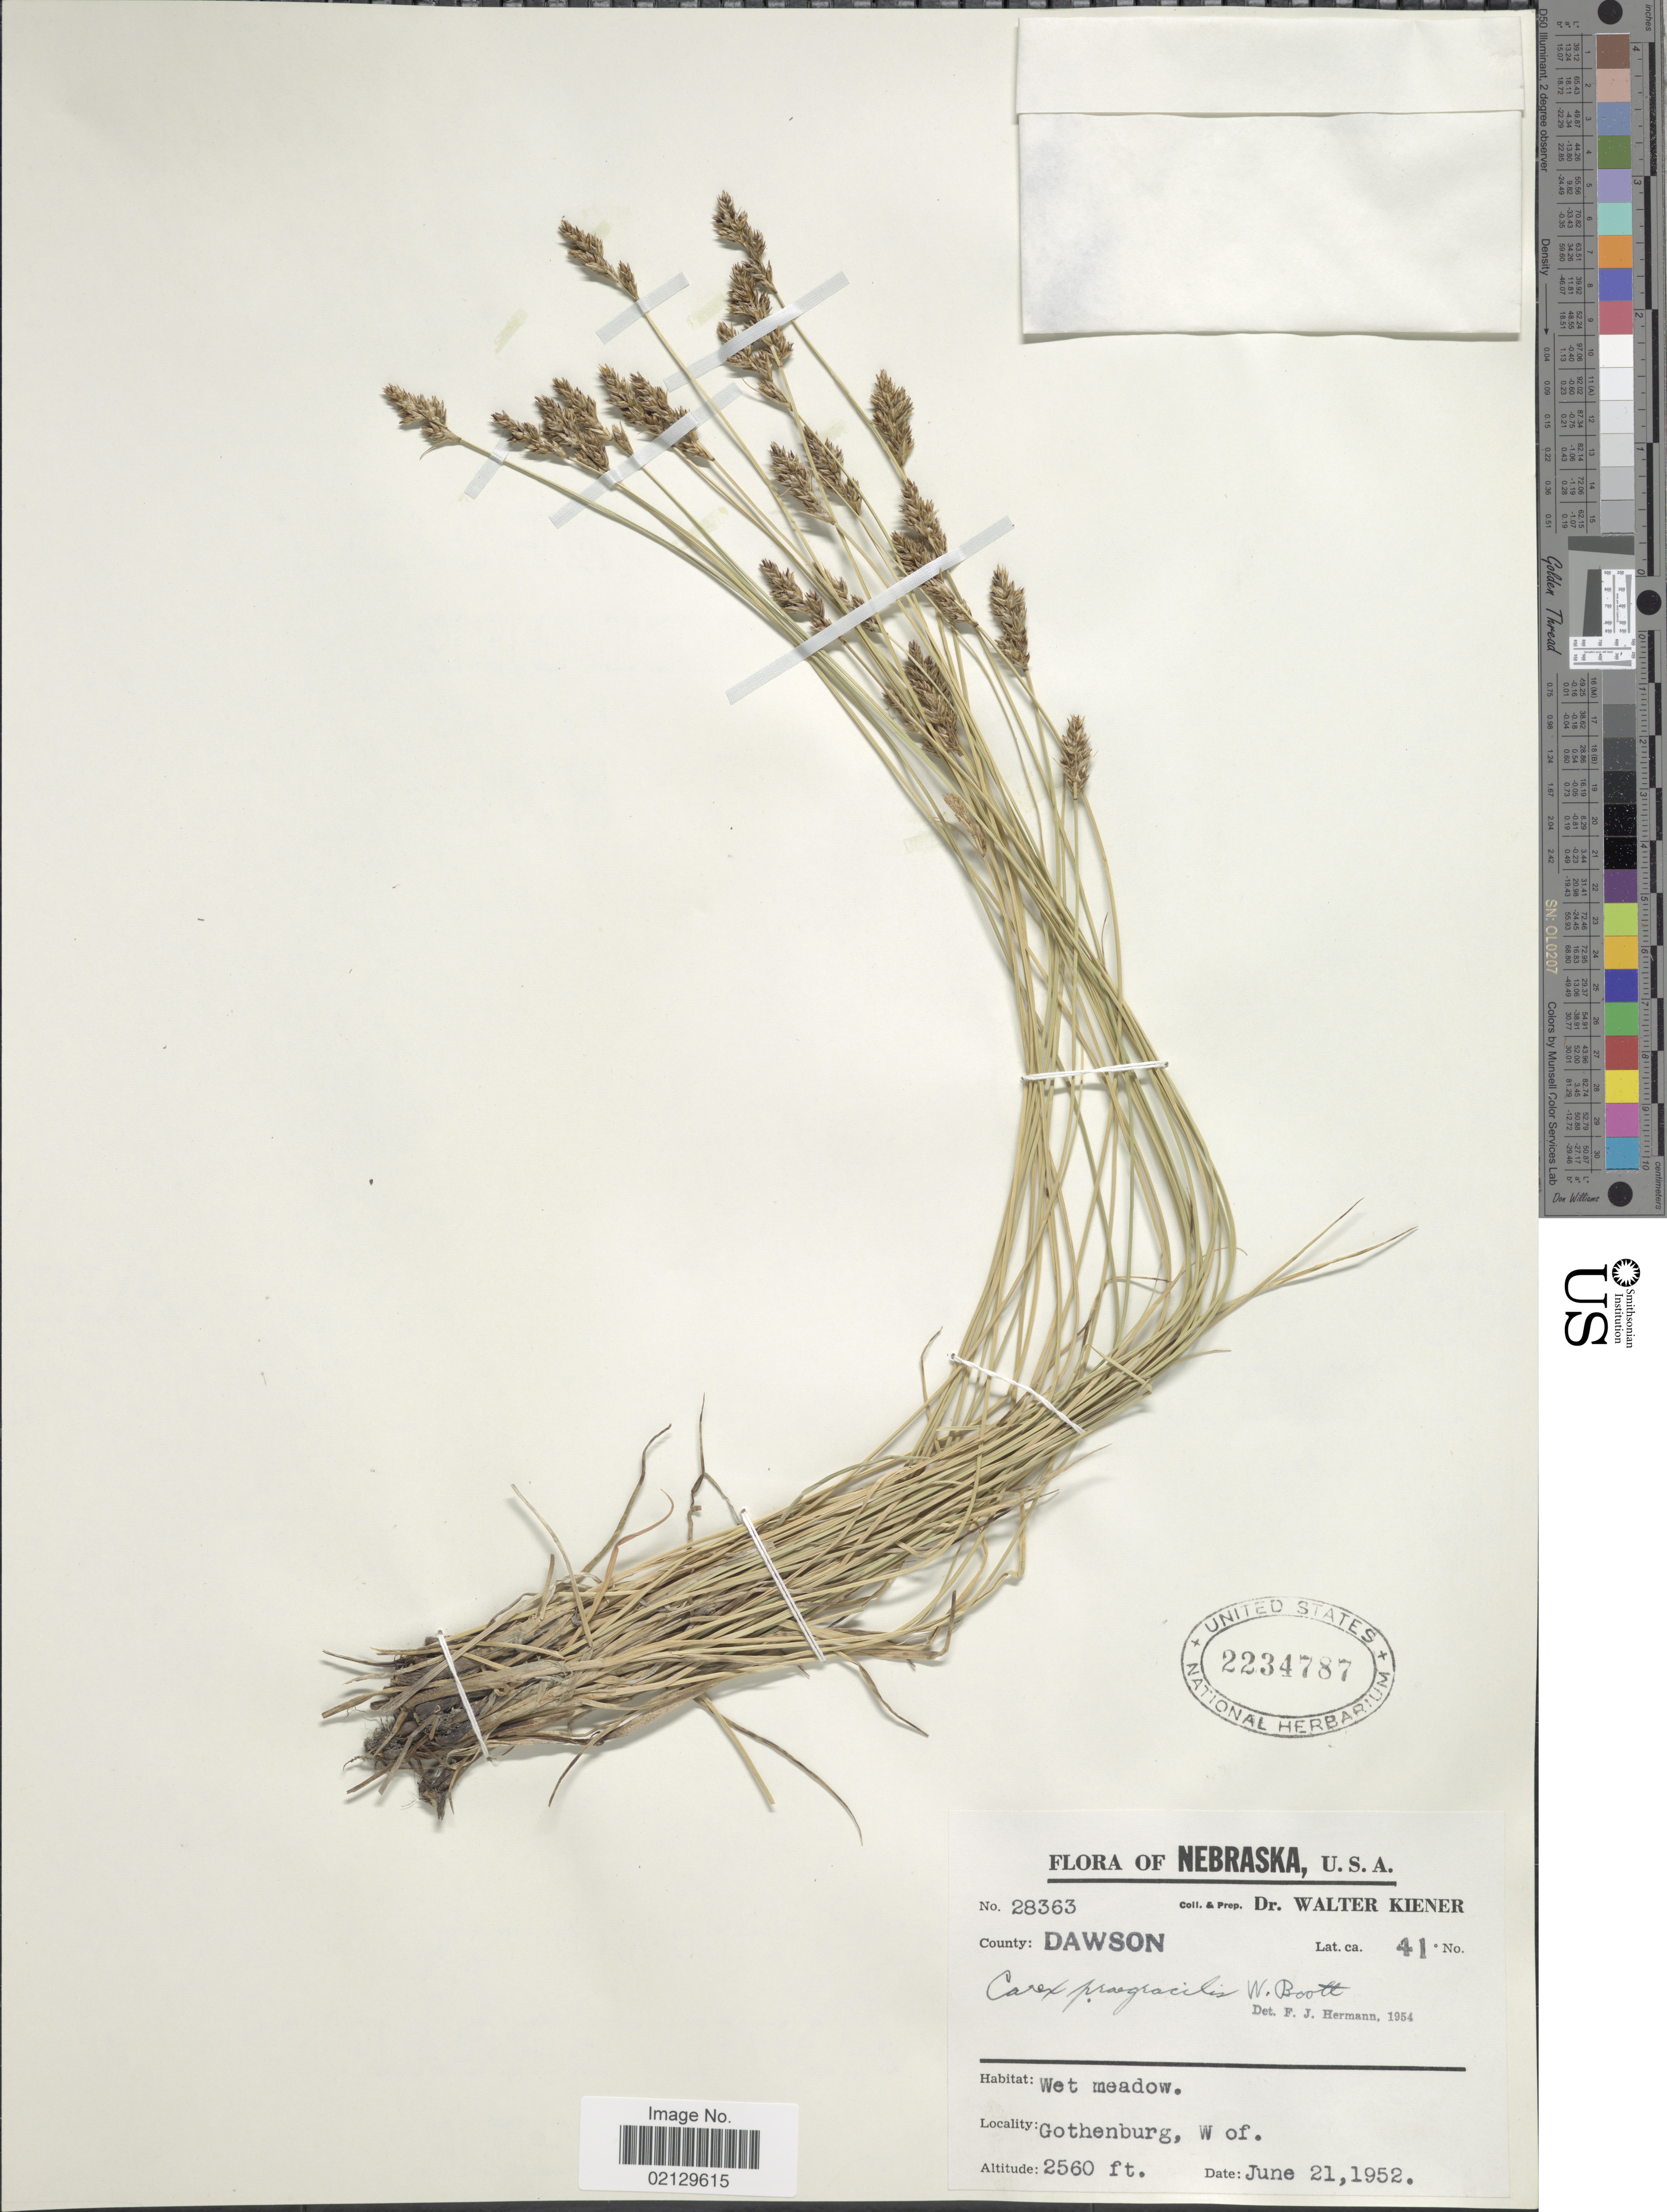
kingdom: Plantae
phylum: Tracheophyta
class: Liliopsida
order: Poales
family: Cyperaceae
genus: Carex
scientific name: Carex praegracilis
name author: W. Boott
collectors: W. Kiener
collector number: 28363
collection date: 1952-06-21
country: United States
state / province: Nebraska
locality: Nebraska, U.S.A. Gothenburg, W. of.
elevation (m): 780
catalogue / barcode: US 2234787